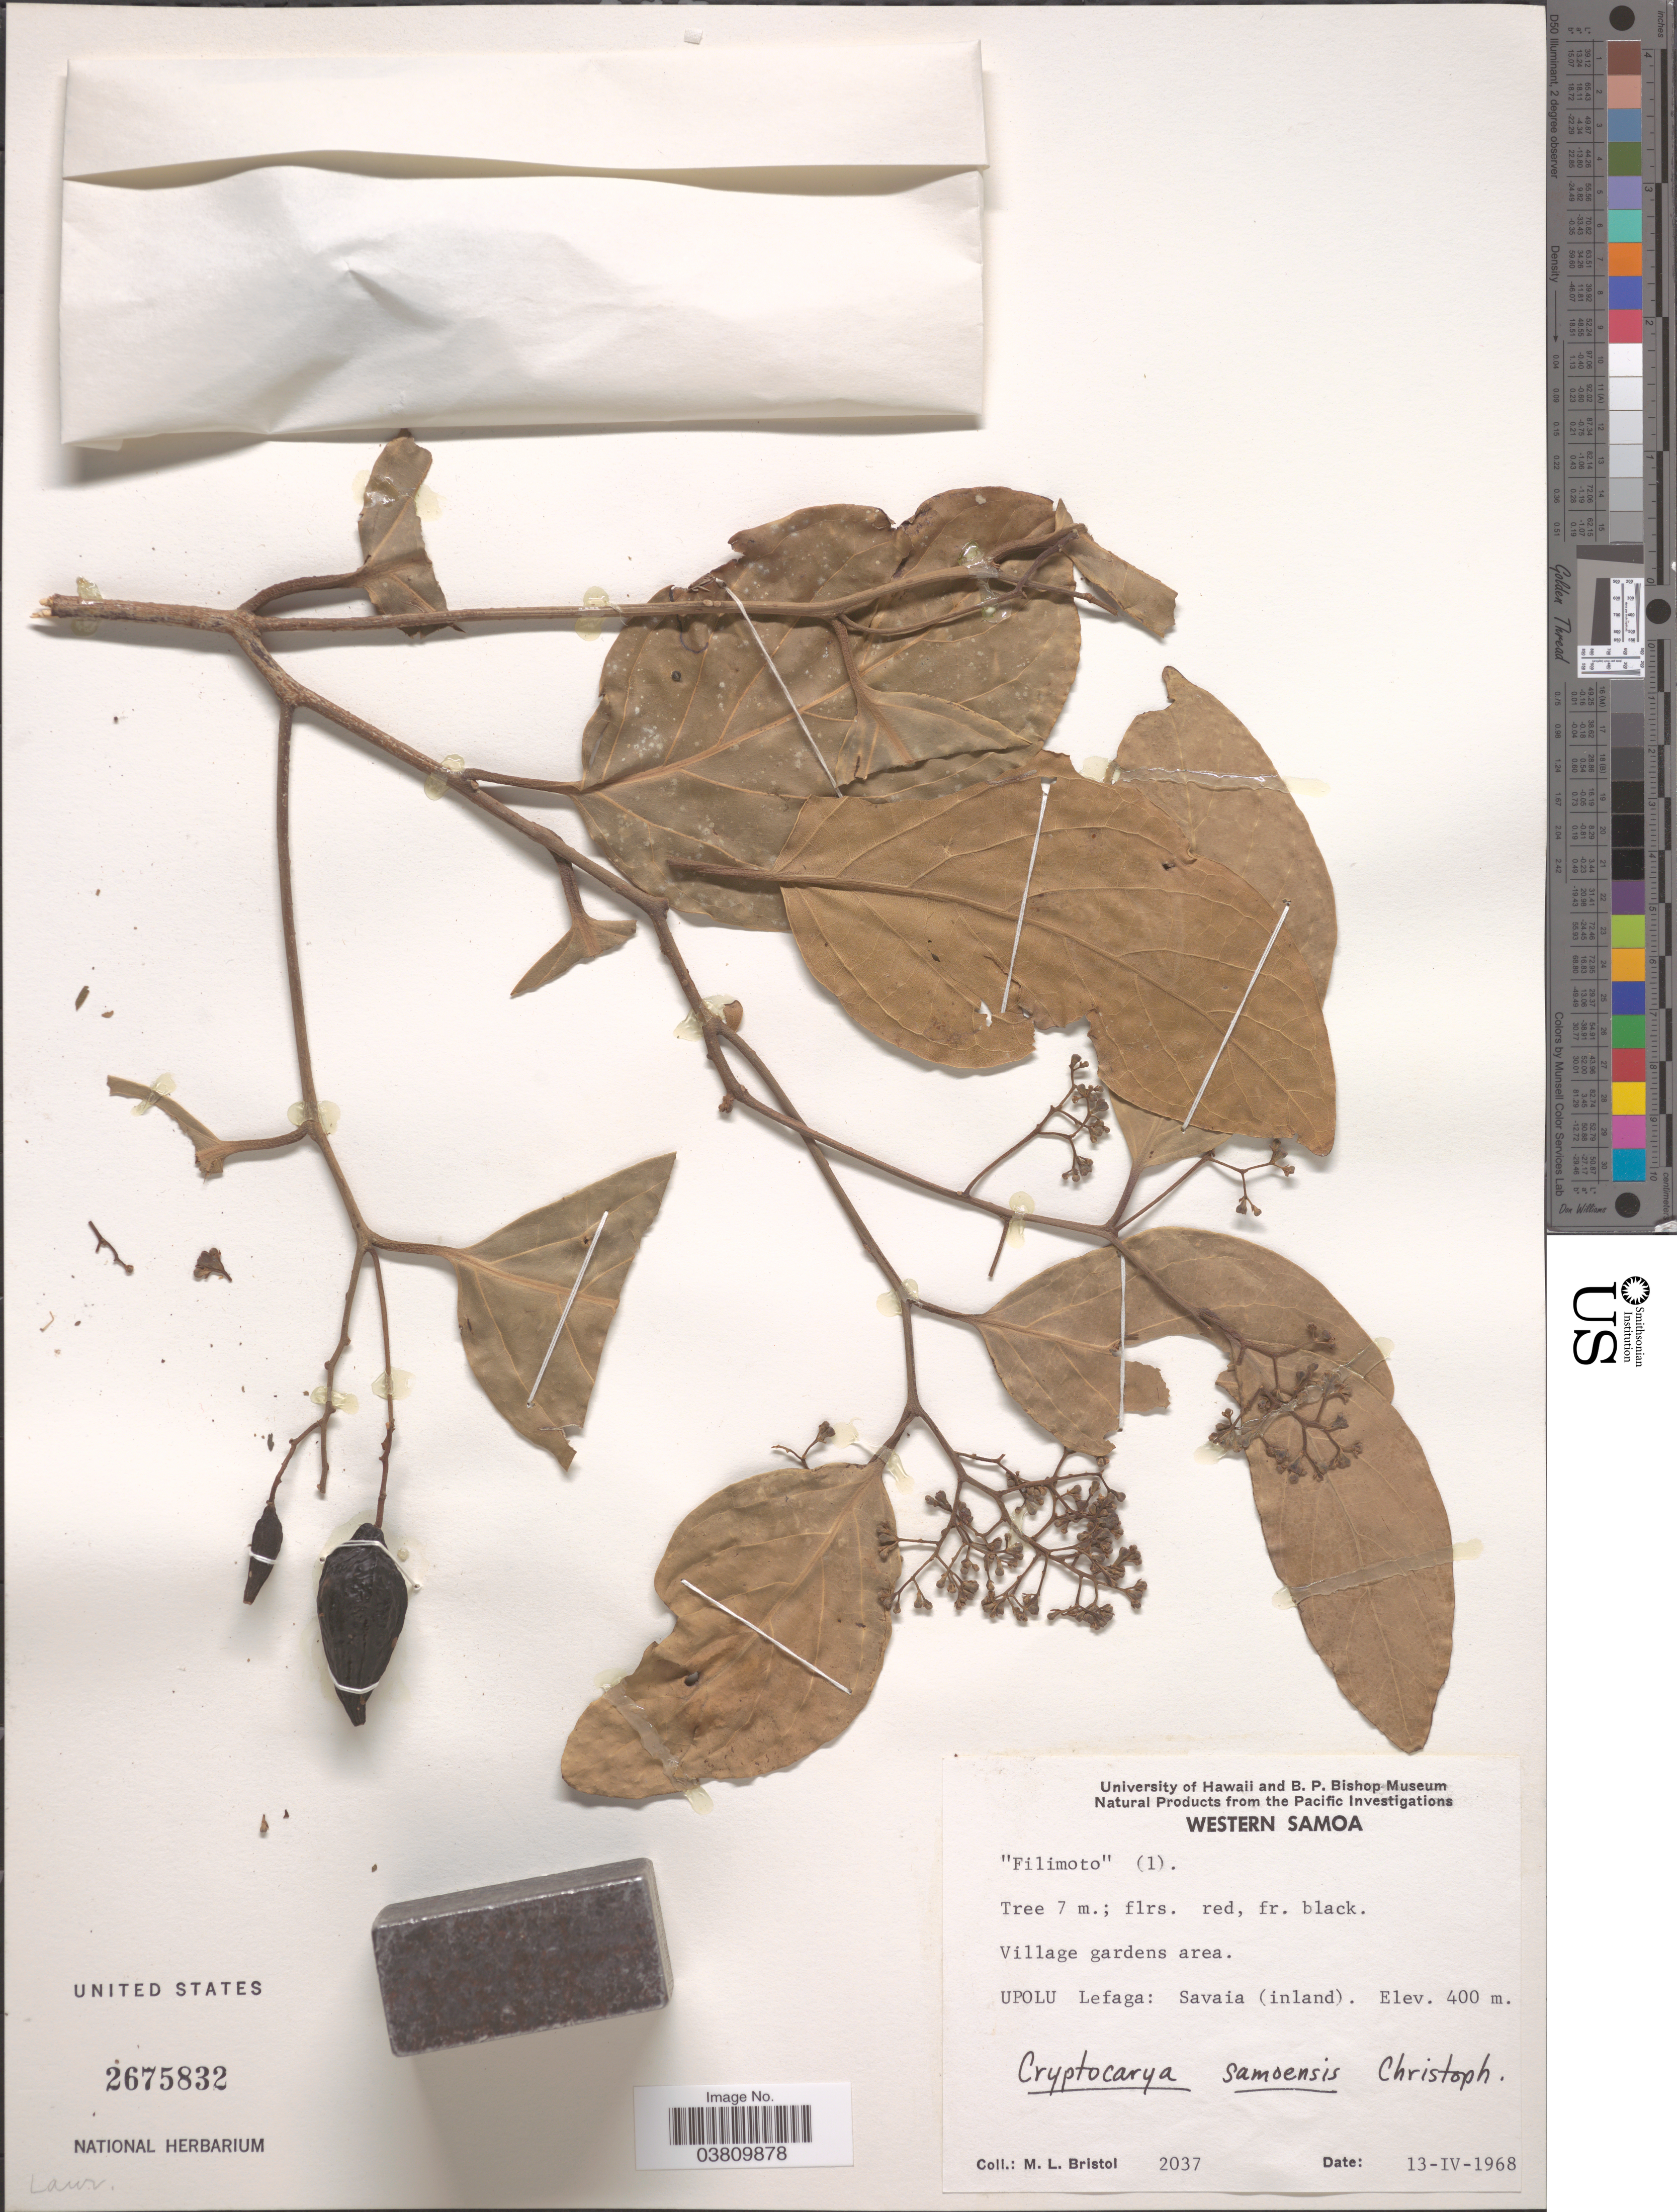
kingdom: Plantae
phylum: Tracheophyta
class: Magnoliopsida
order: Laurales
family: Lauraceae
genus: Cryptocarya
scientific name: Cryptocarya samoensis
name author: Christoph.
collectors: M. L. Bristol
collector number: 2037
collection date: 1968-04-13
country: Samoa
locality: Village gardens area. Upolu Lefaga: Savaia (inland).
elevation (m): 400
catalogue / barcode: US 2675832